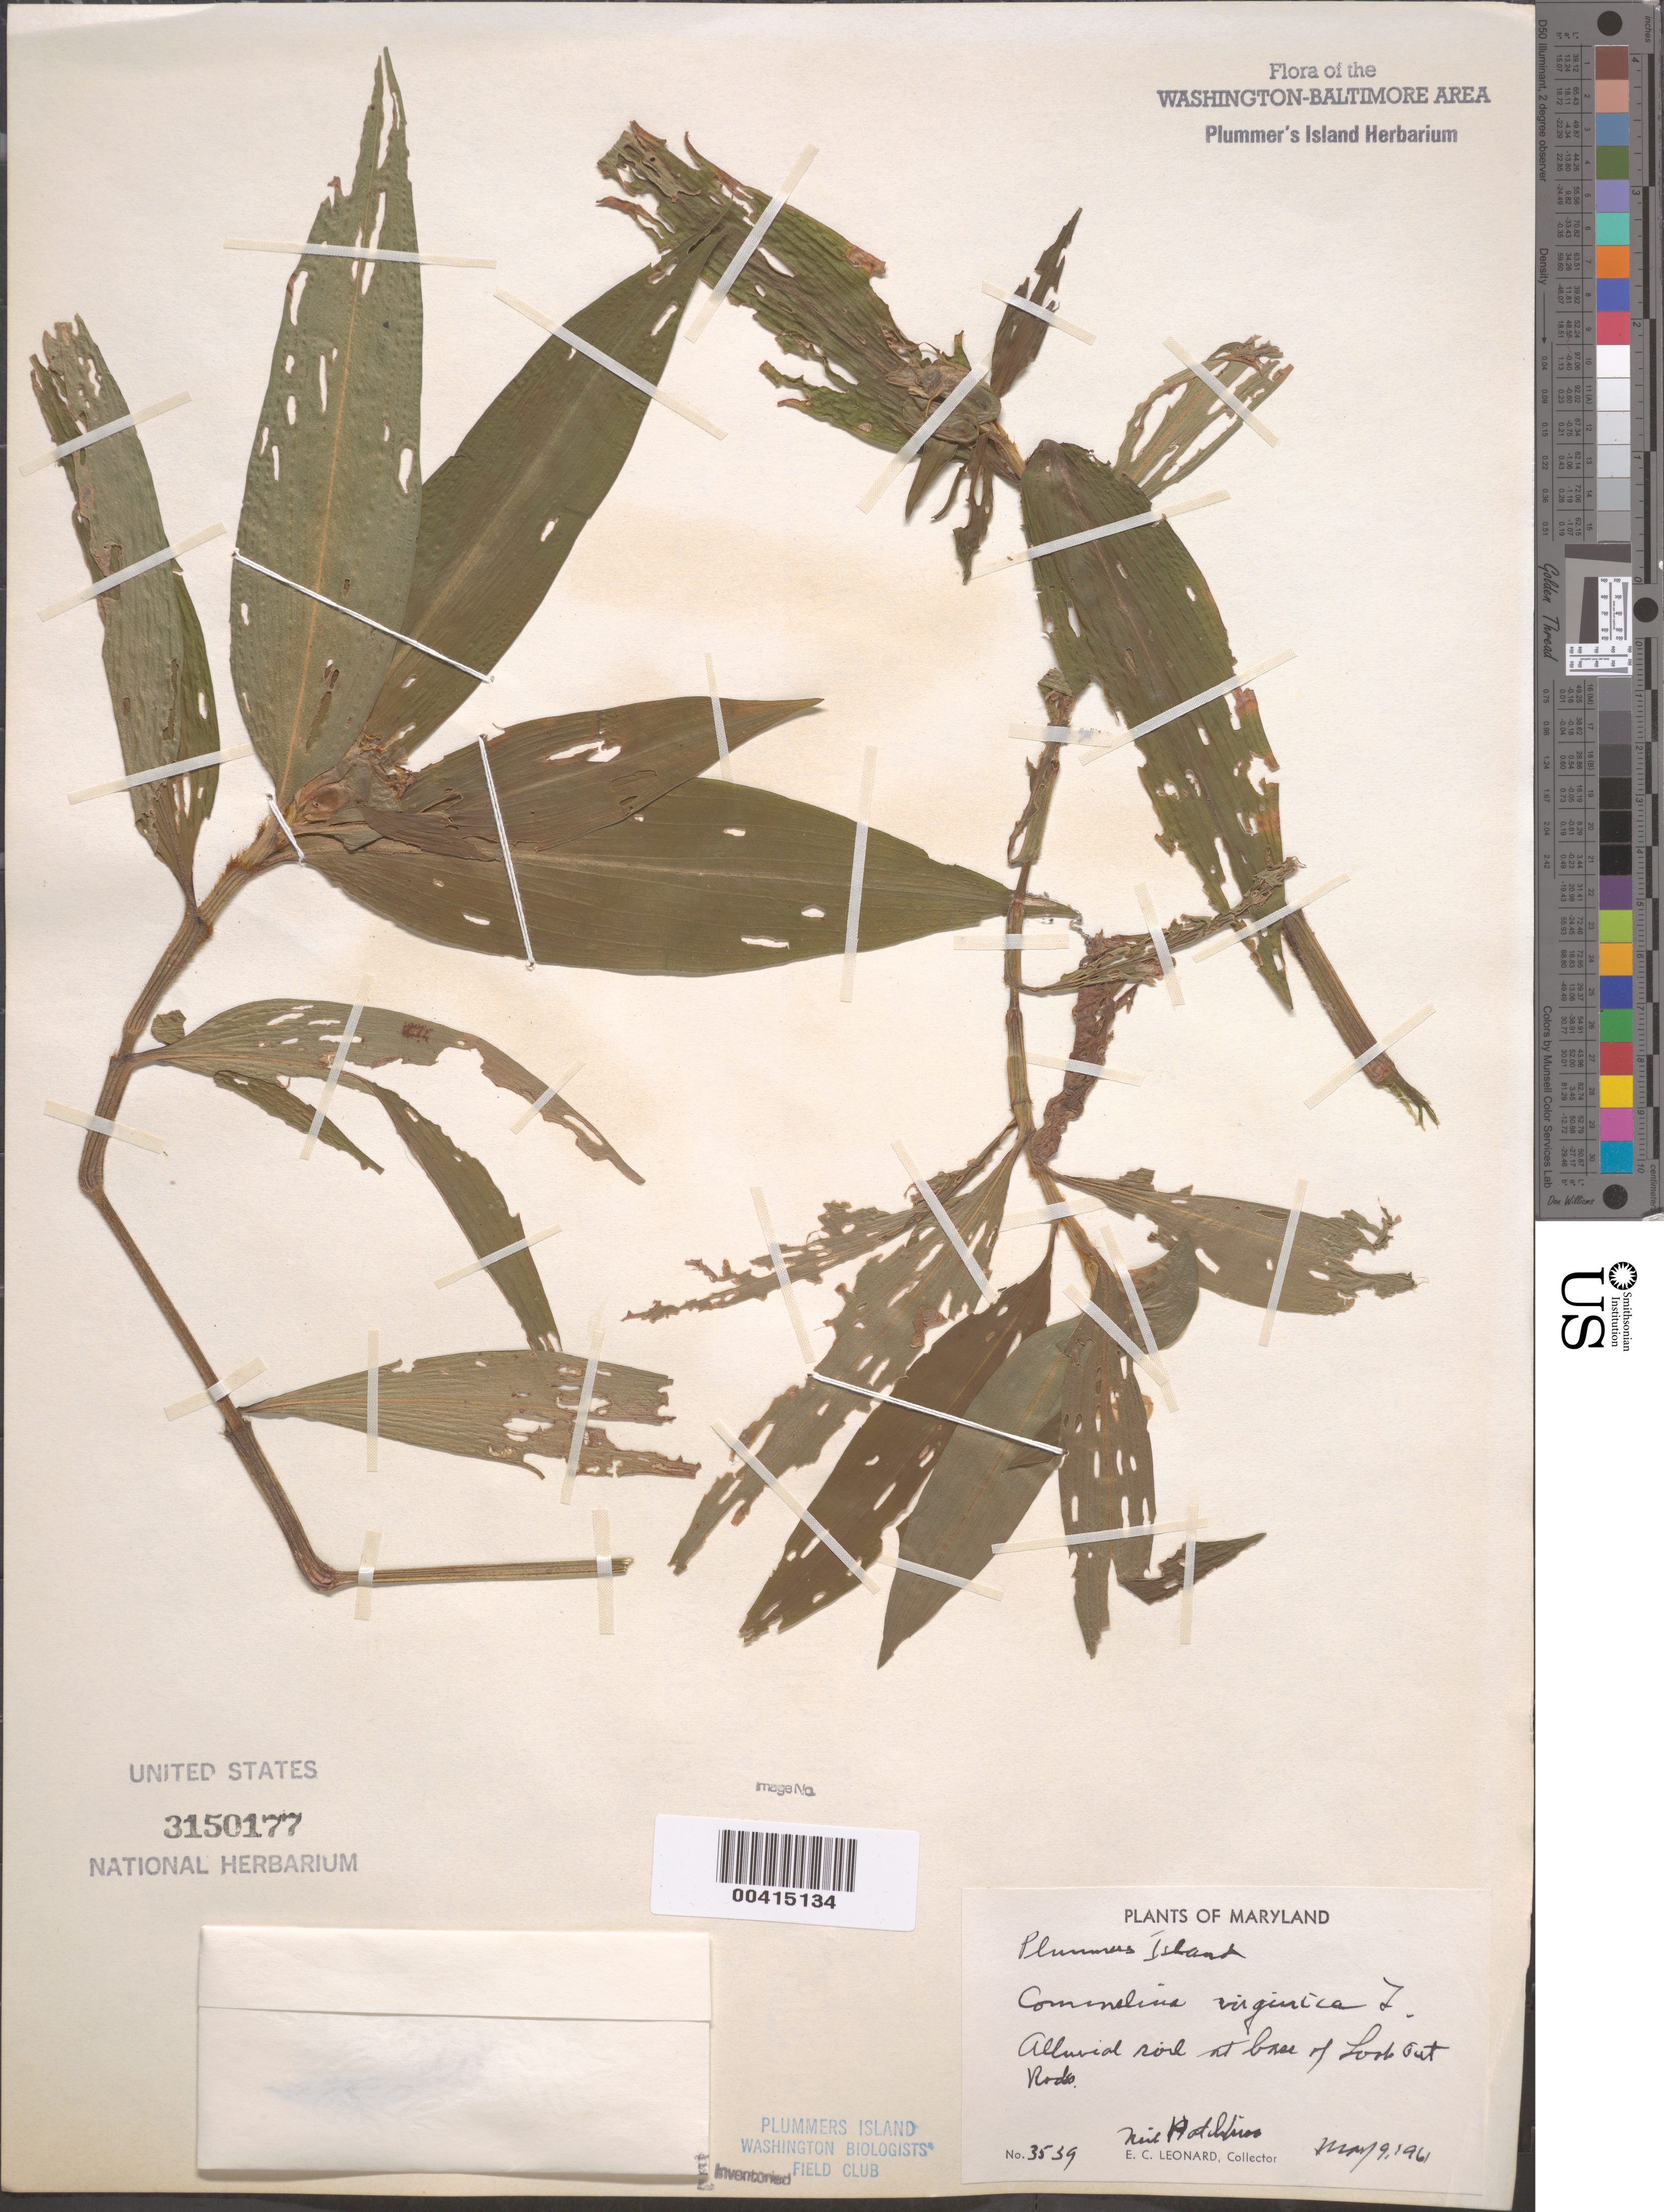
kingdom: Plantae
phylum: Tracheophyta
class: Liliopsida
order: Commelinales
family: Commelinaceae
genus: Commelina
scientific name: Commelina virginica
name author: L.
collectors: N. Hotchkiss & E. C. Leonard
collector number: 3539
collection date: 1961-05-09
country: United States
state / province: Maryland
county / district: Montgomery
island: Plummer's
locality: At base of Look Out Rode.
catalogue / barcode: US 3150177